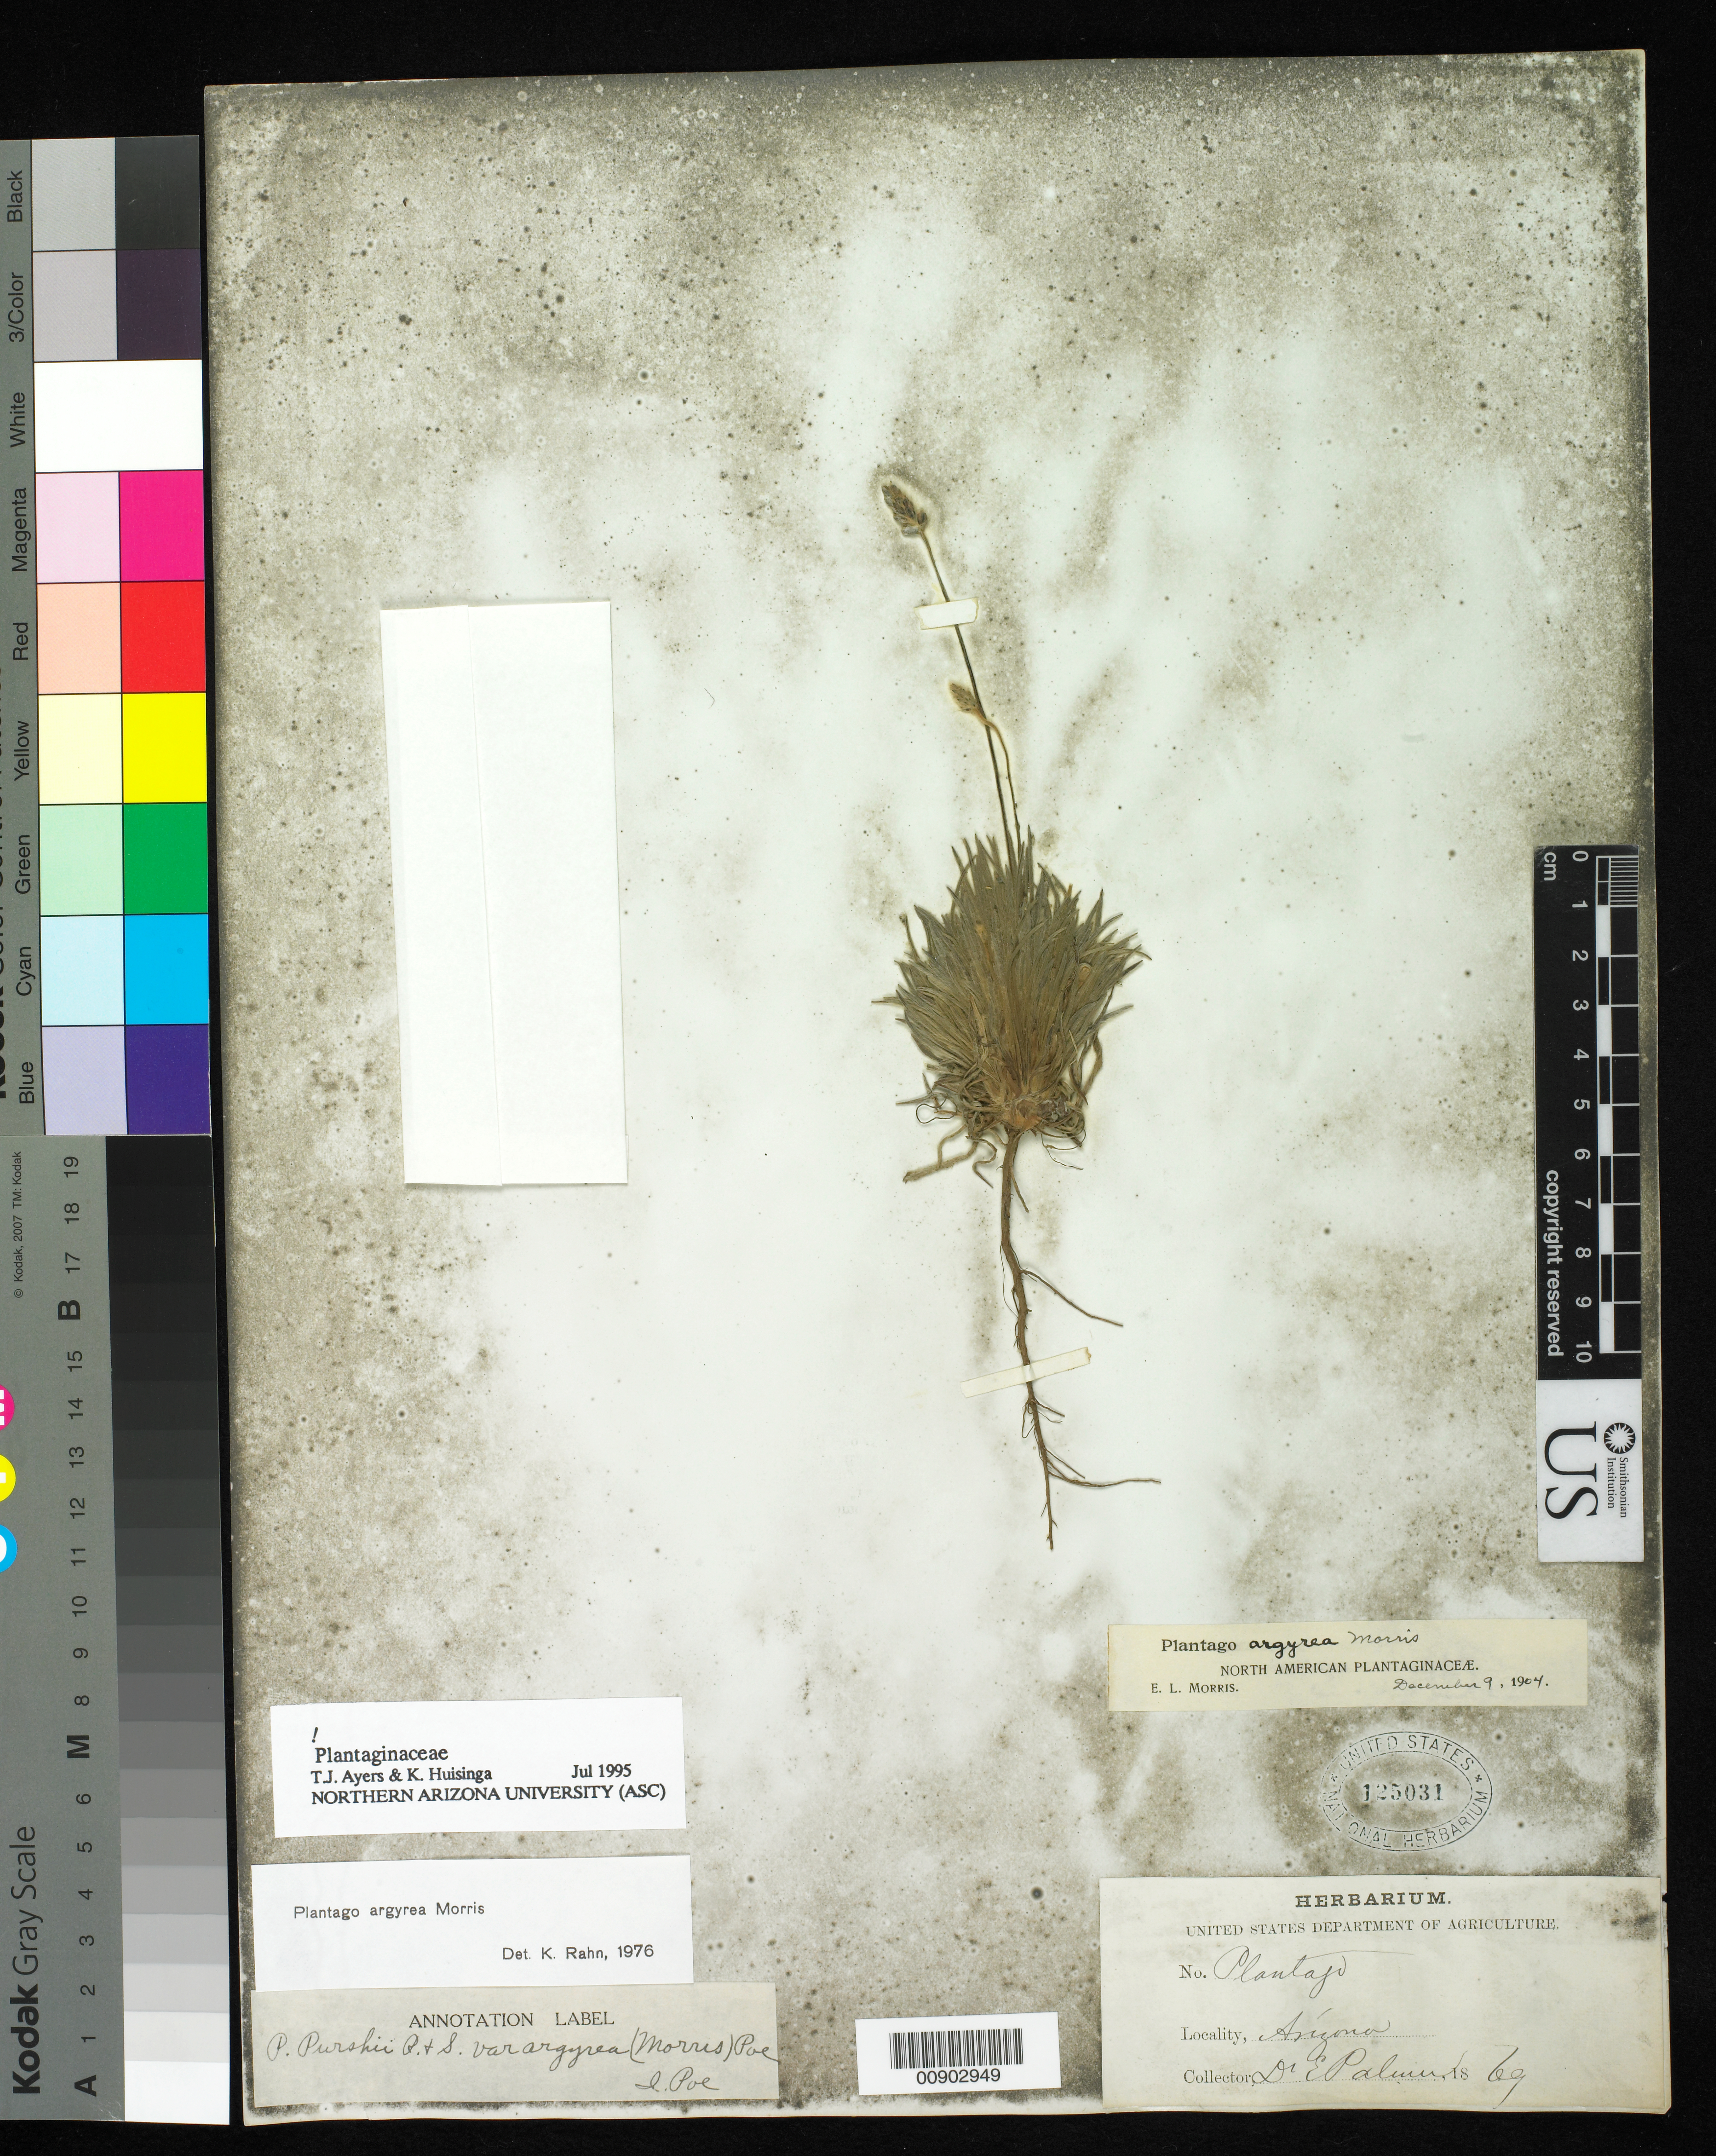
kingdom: Plantae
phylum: Tracheophyta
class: Magnoliopsida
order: Lamiales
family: Plantaginaceae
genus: Plantago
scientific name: Plantago argyrea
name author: E. Morris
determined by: Ayers, T. J.; Huisinga, K.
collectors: E. Palmer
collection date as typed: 1869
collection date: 1869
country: United States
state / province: Arizona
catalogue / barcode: US 125031